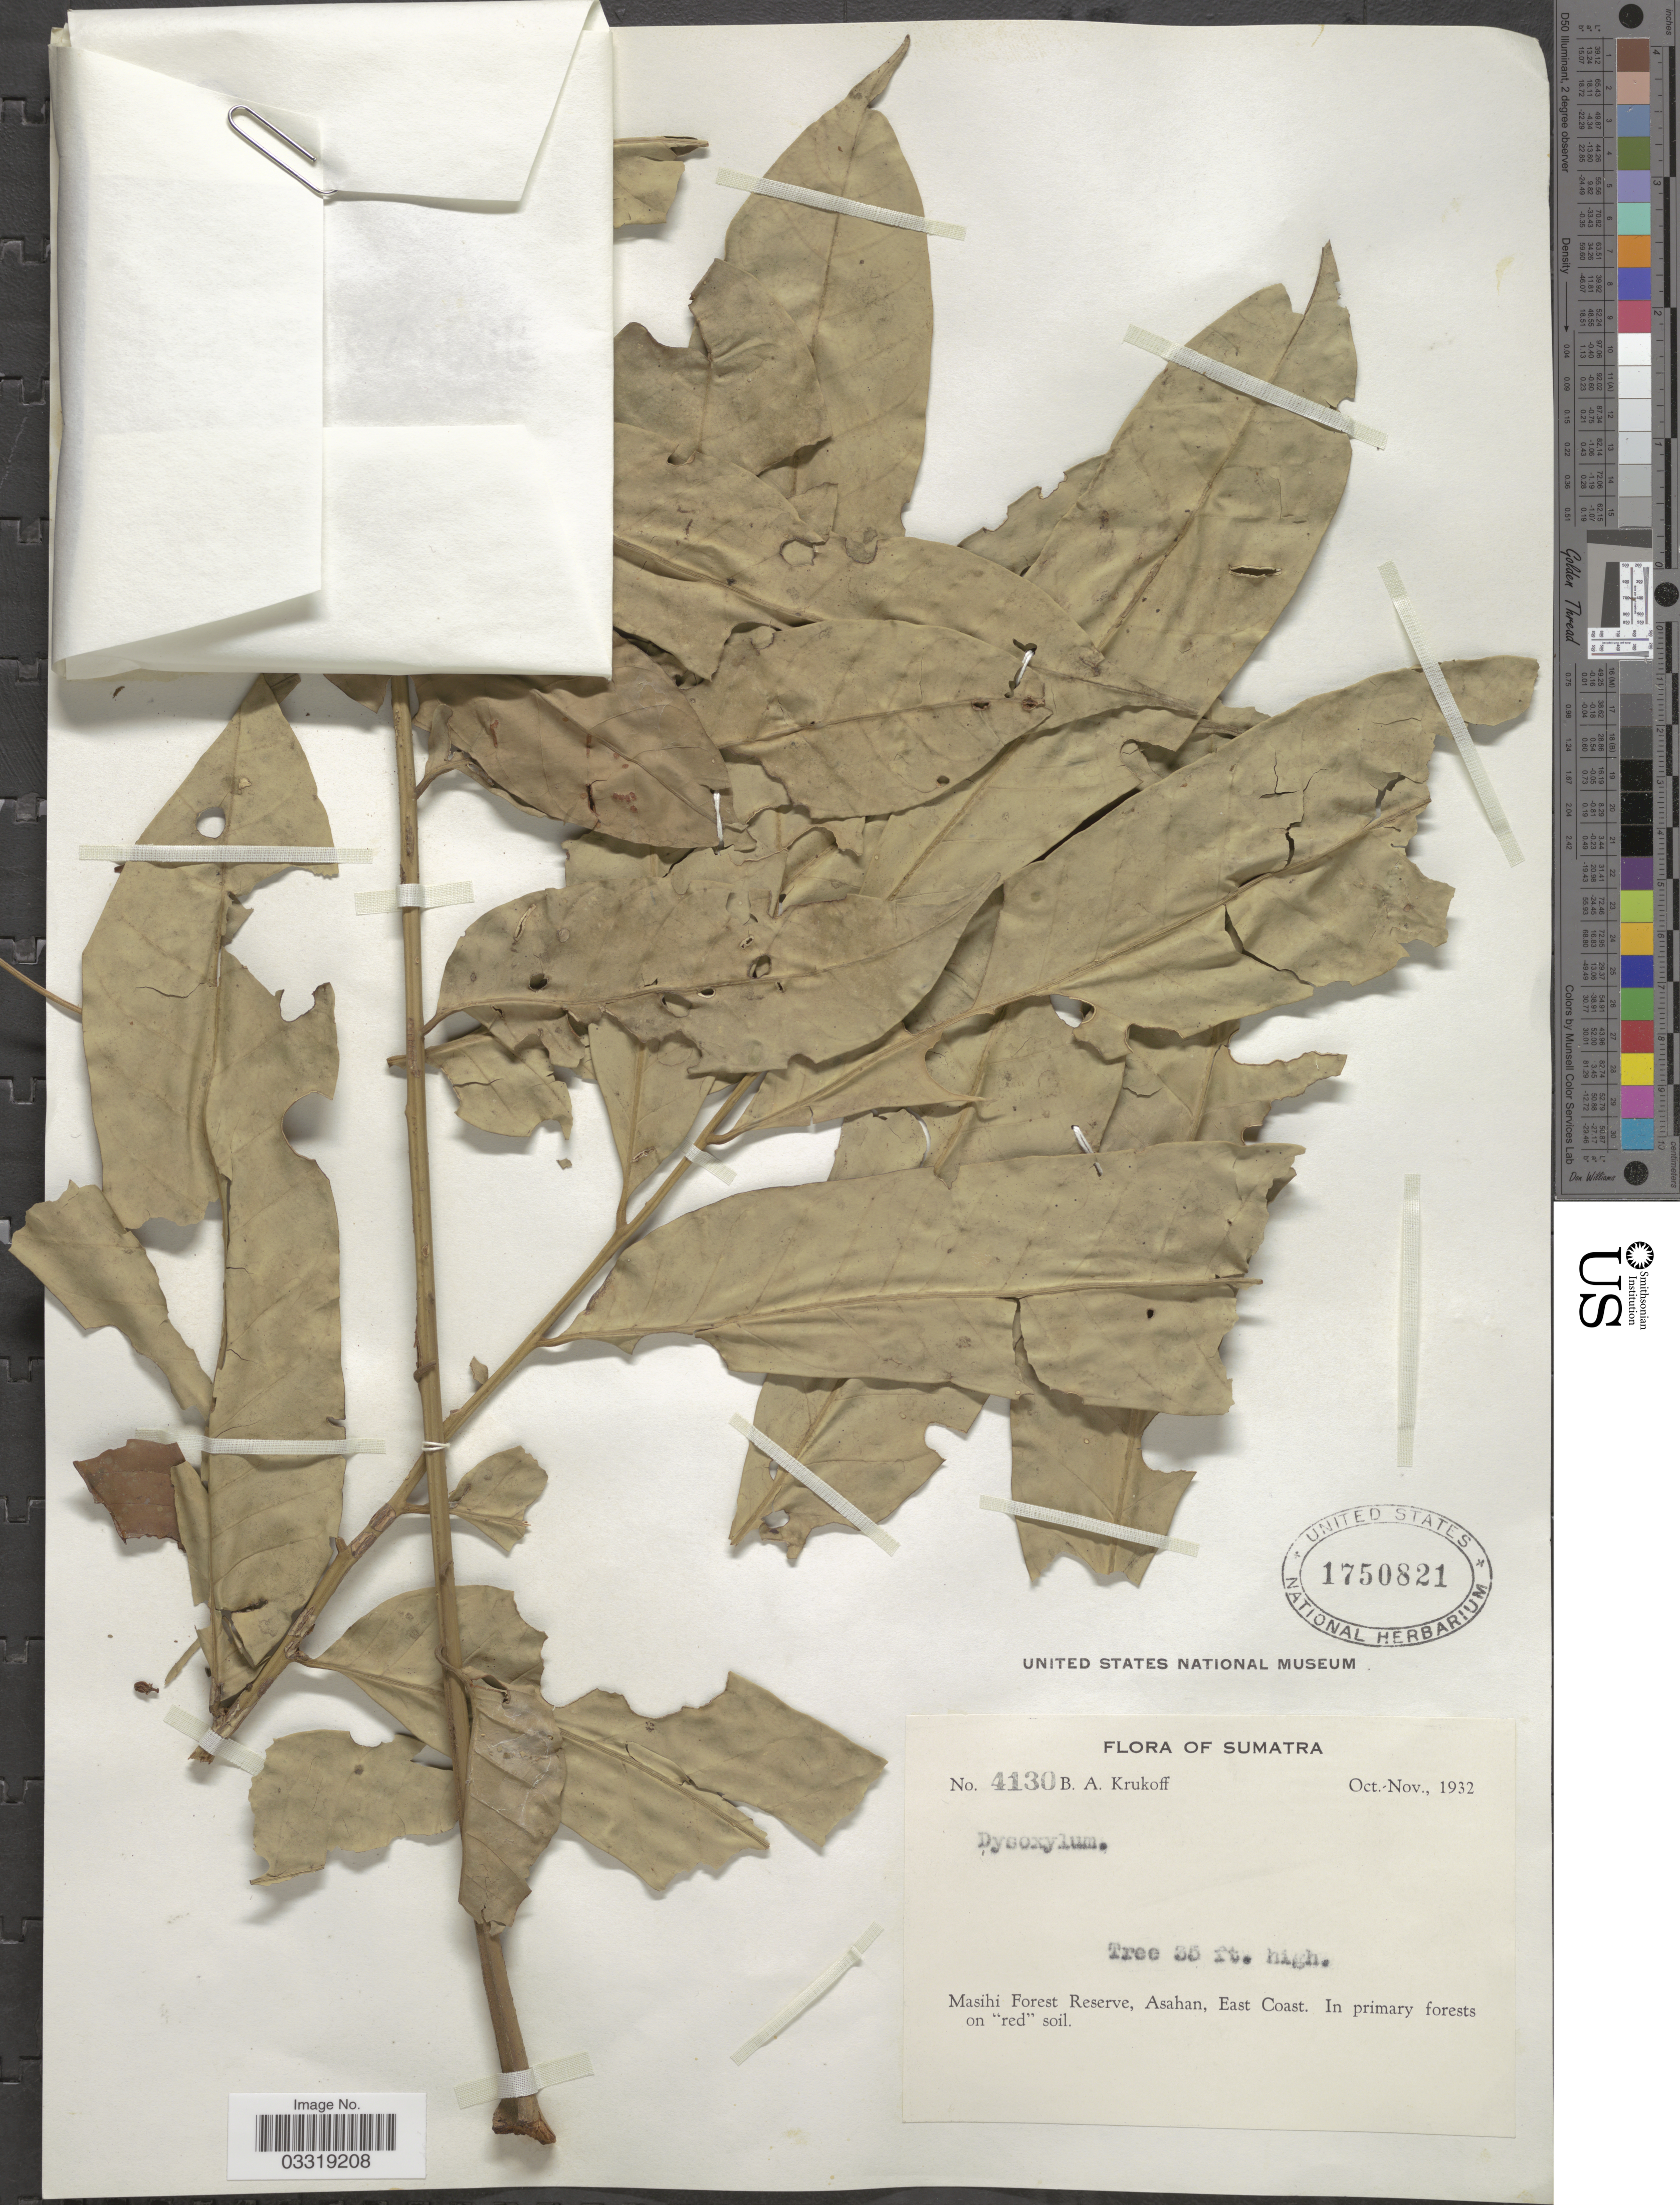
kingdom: Plantae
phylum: Tracheophyta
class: Magnoliopsida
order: Sapindales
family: Meliaceae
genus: Epicharis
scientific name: Epicharis densiflora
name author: Blume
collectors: B. A. Krukoff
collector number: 4130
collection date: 1932-10/1932-11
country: Indonesia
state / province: Sumatra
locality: Masihi Forest Reserve, Asahan, East Coast.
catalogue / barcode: US 1750821